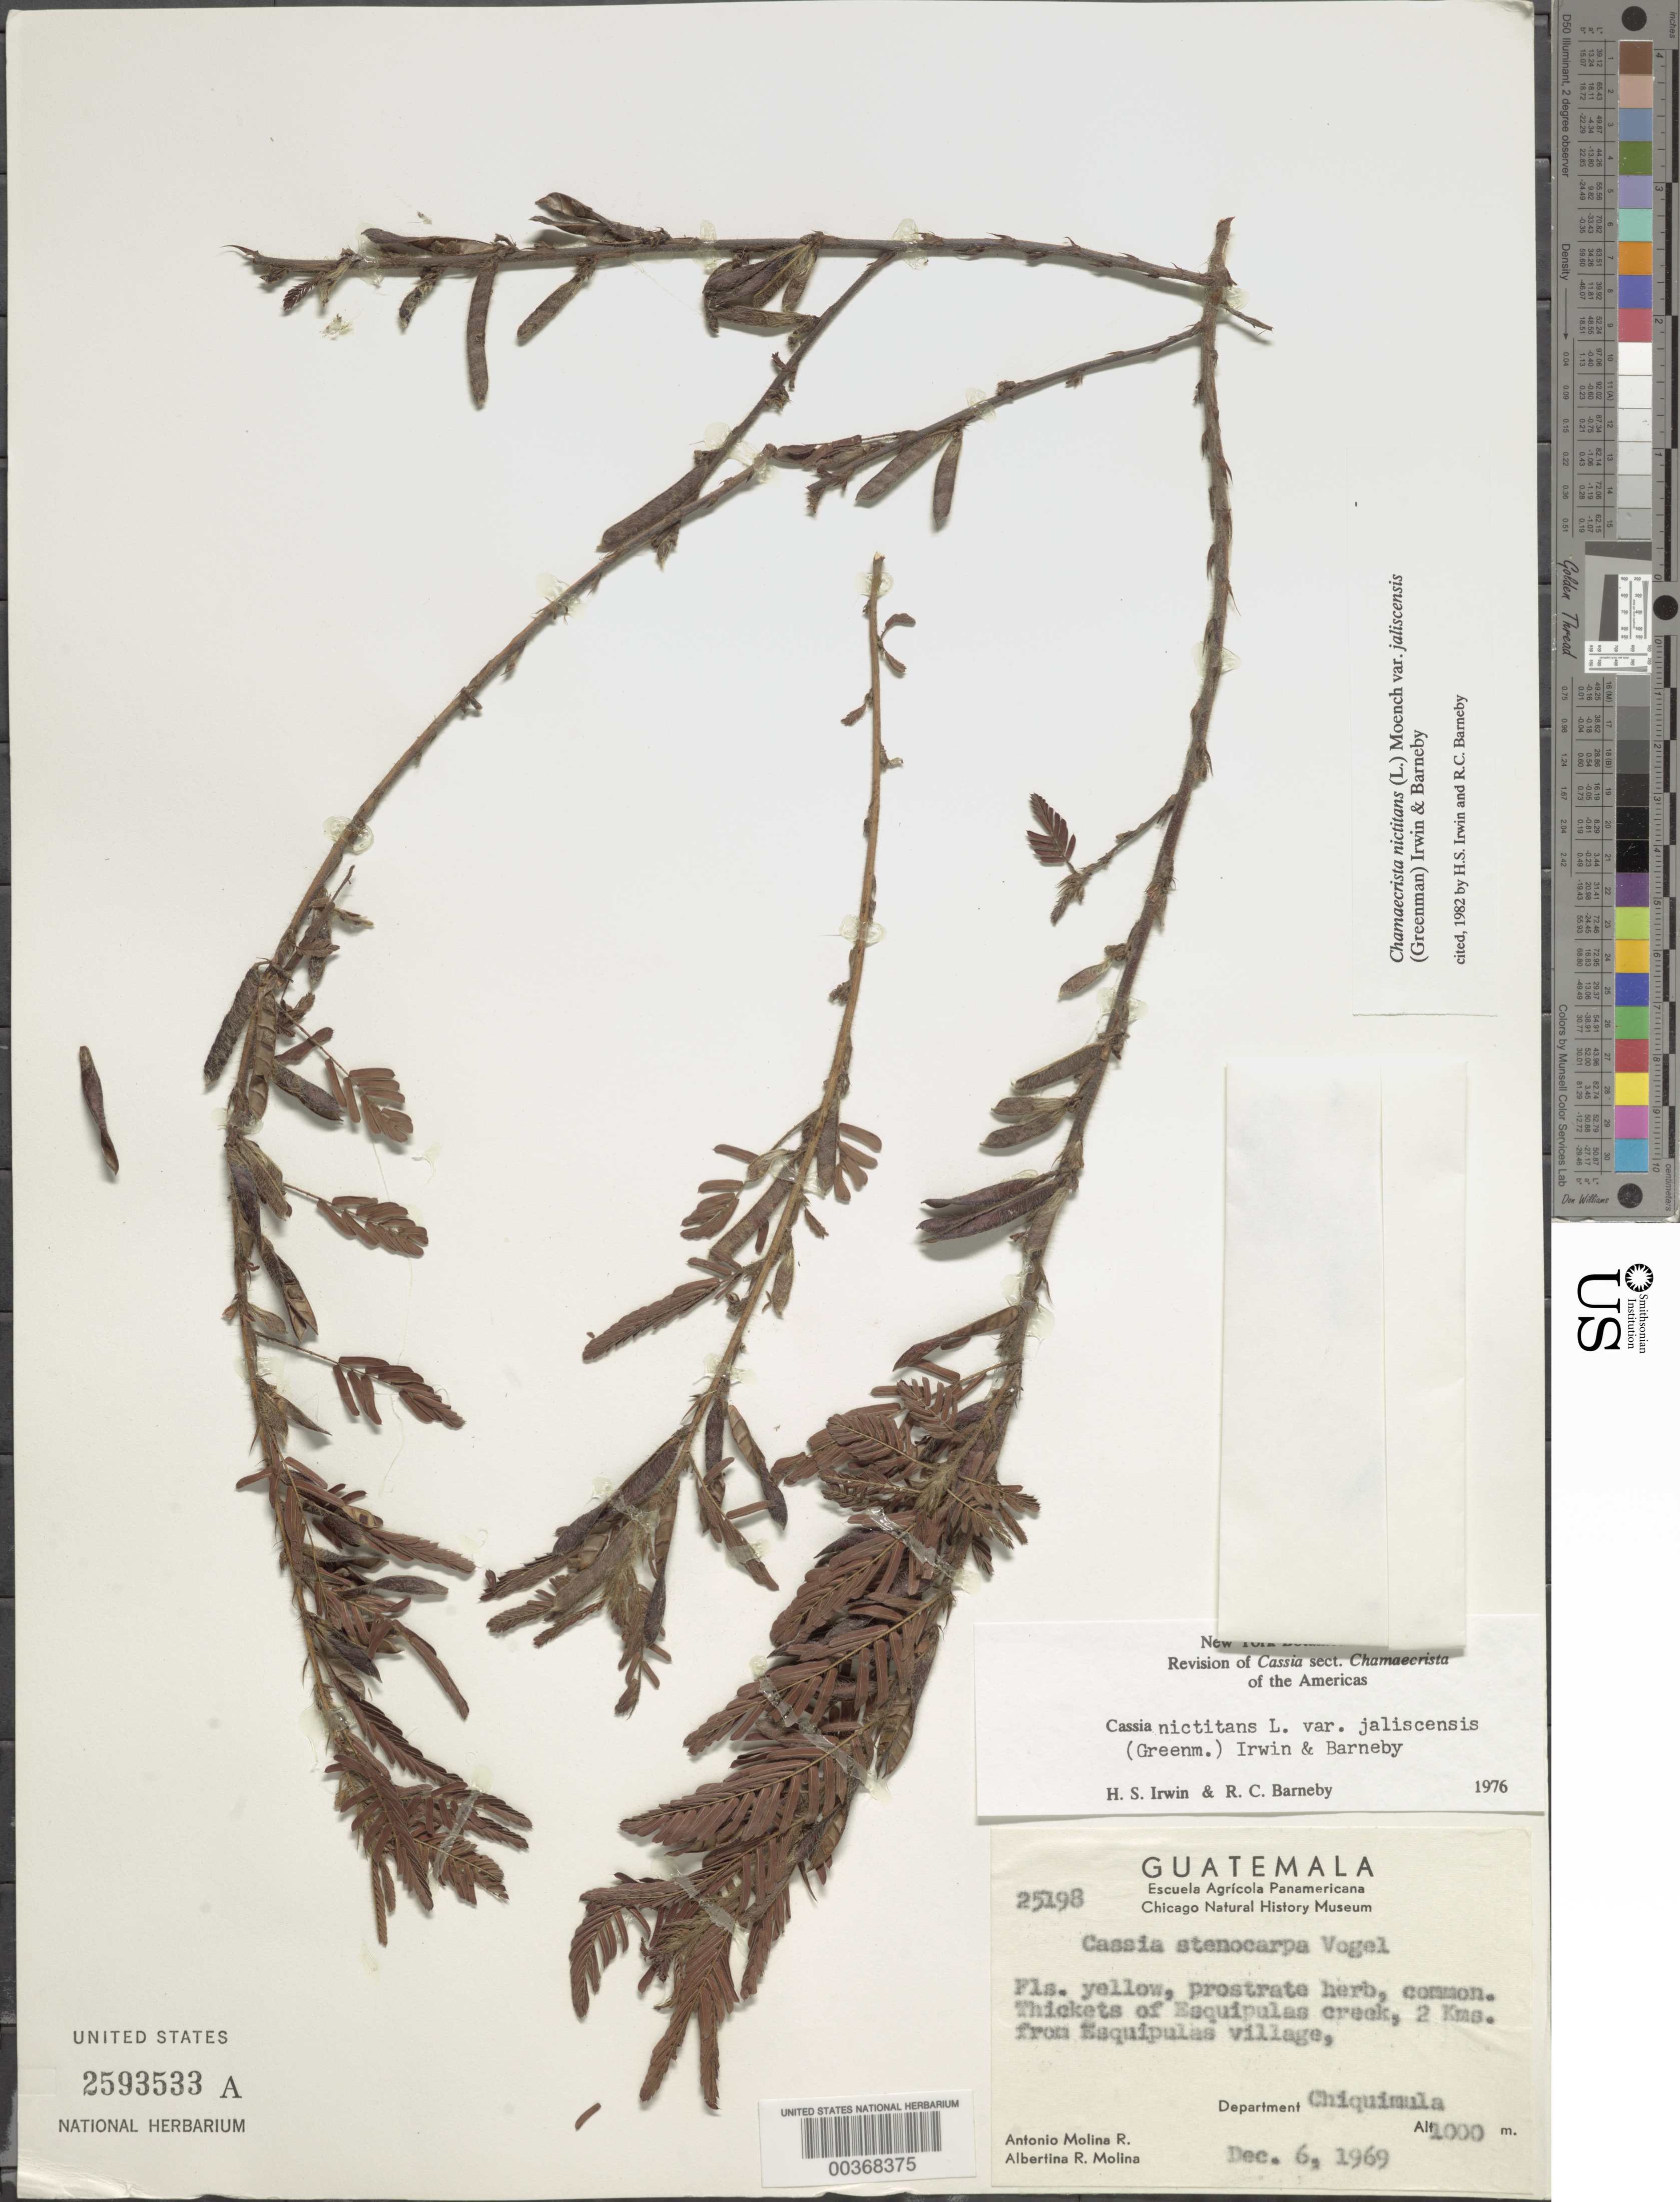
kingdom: Plantae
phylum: Tracheophyta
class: Magnoliopsida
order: Fabales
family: Fabaceae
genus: Chamaecrista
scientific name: Chamaecrista nictitans var. jaliscensis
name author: (Greenm.) H.S. Irwin & Barneby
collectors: A. Molina R. & A. Molina R.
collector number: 25198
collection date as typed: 06 Dec 1969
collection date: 1969-12-06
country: Guatemala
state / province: Chiquimula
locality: Esquipulas creek, 2 km from Esquipulas village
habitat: Thickets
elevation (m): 1000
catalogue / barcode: US 2593533A